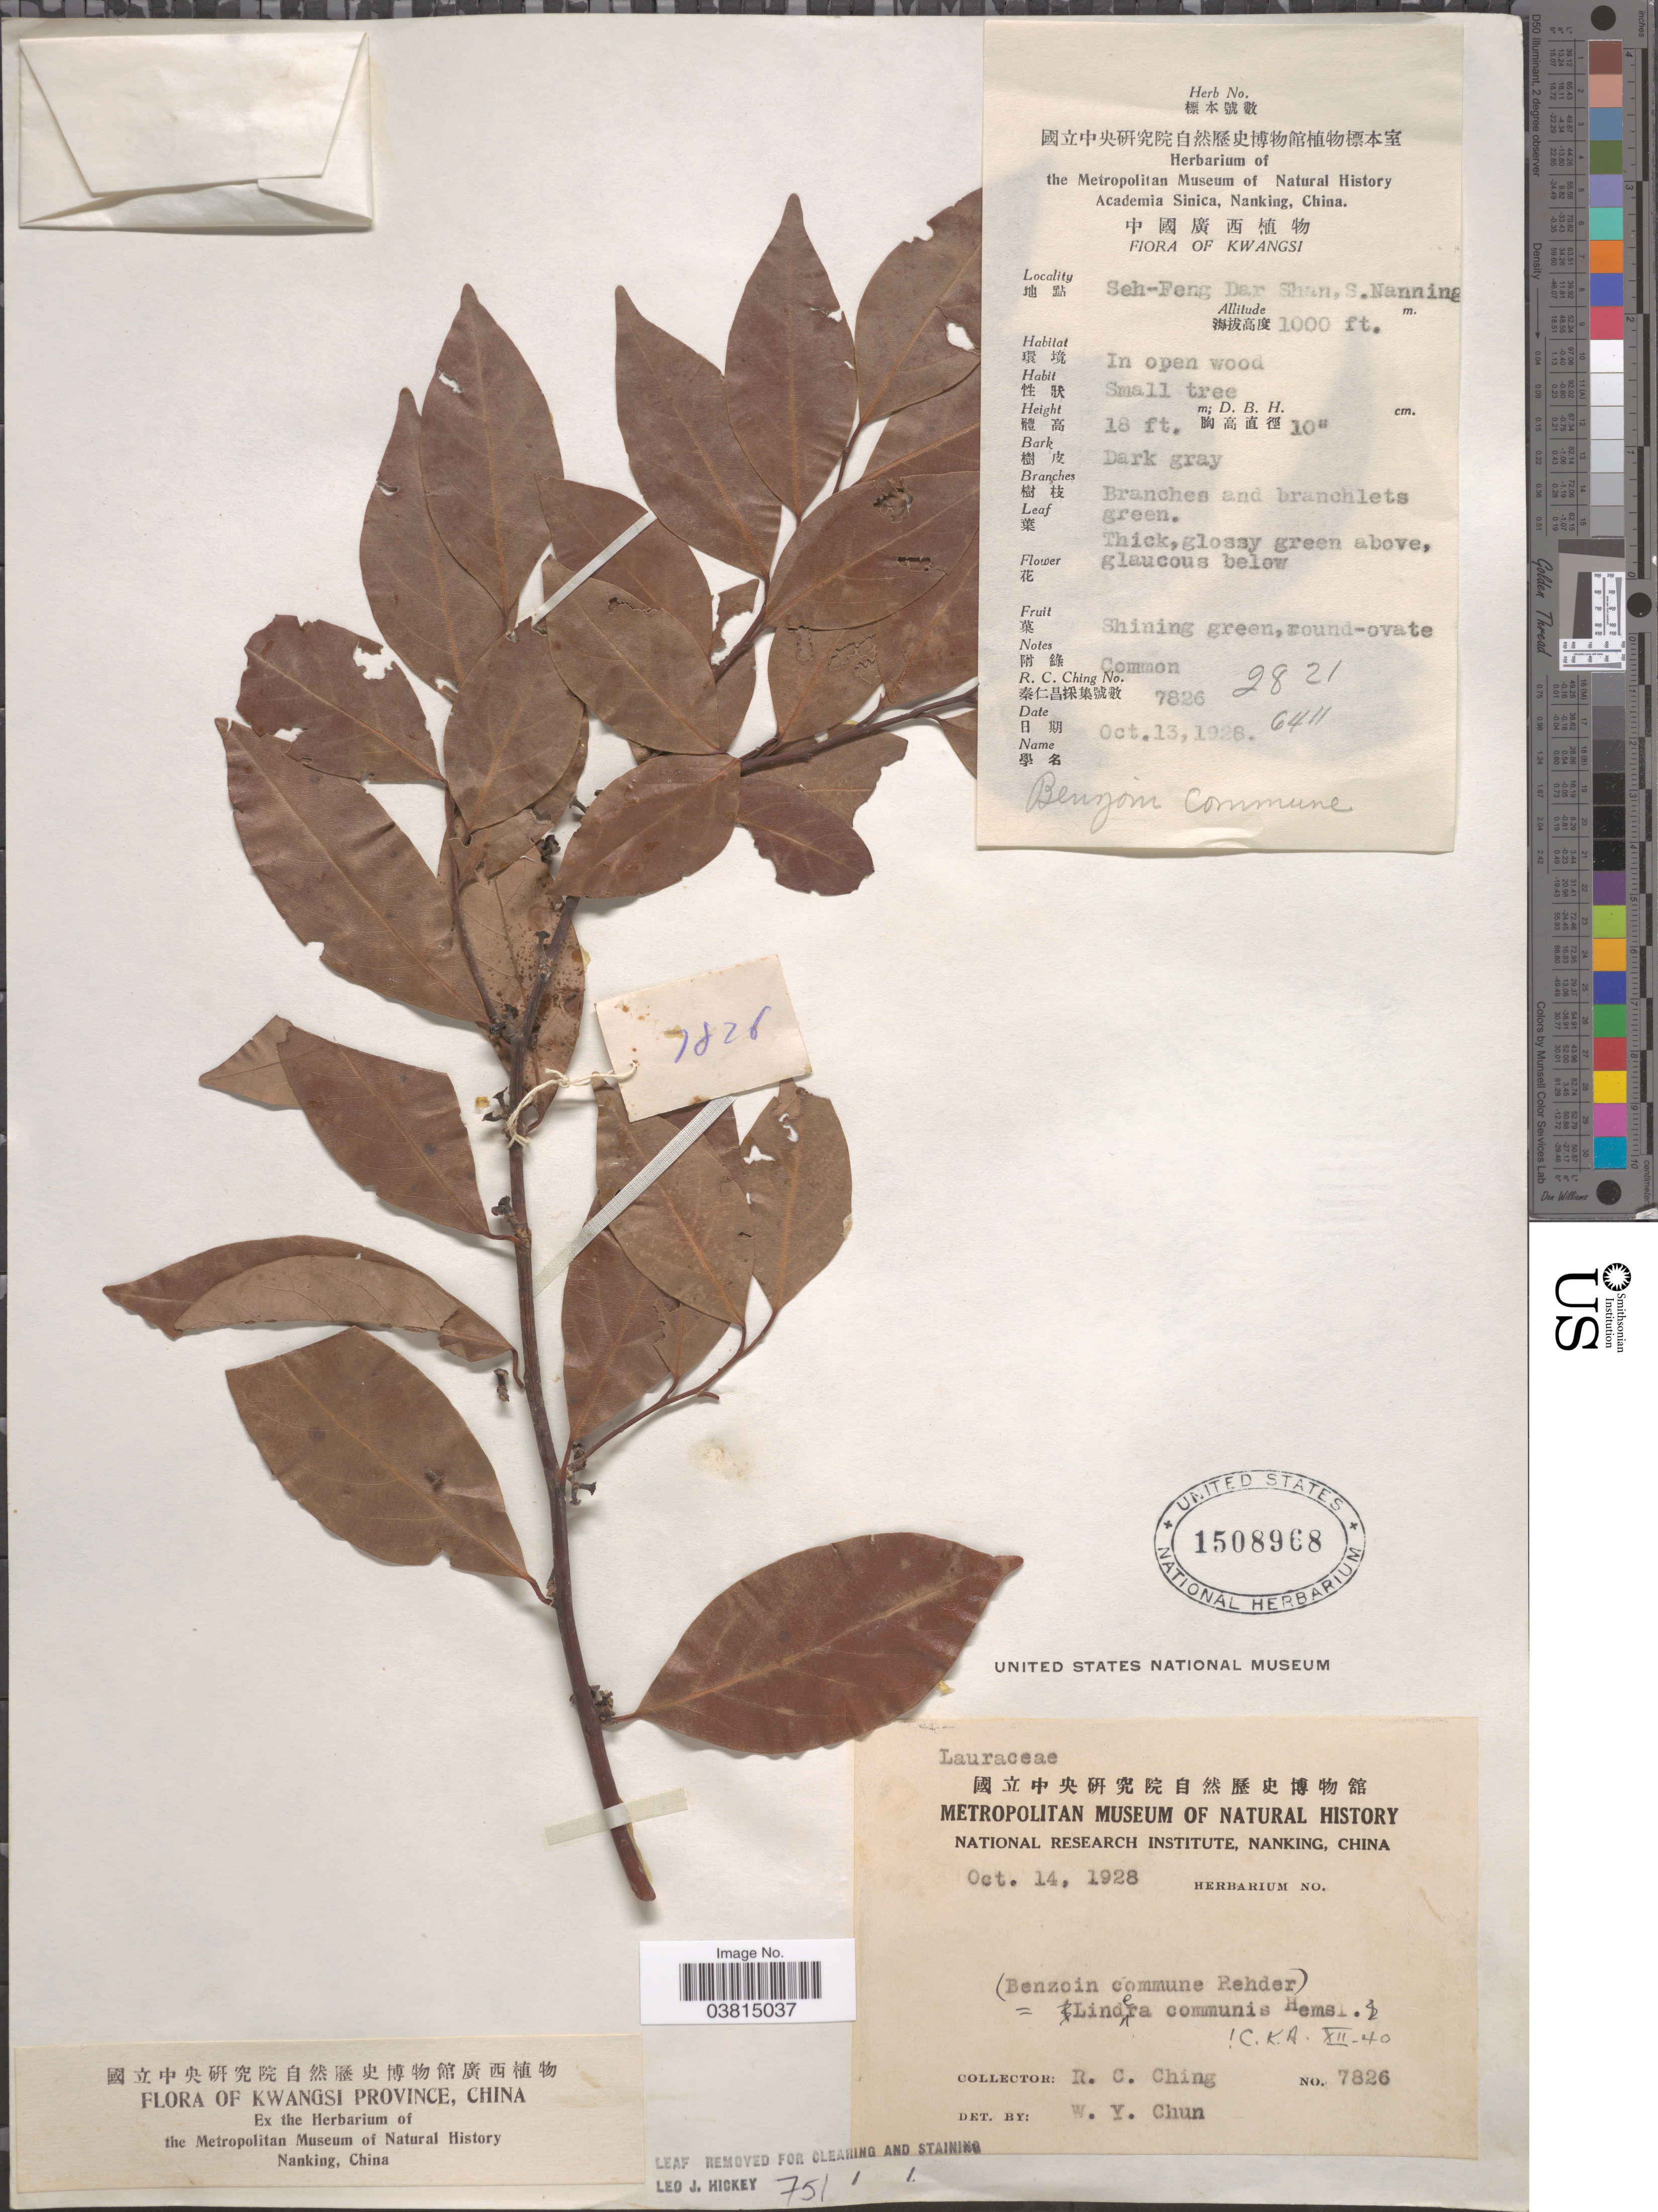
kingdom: Plantae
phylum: Tracheophyta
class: Magnoliopsida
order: Laurales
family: Lauraceae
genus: Lindera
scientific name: Lindera communis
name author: Hemsl.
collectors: R. C. Ching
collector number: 7826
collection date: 1928-10-14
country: China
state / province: Guangxi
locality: Kwangsi Province. Seh-Feng Dar Shan, S. Nanning.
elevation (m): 305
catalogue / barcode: US 1508968